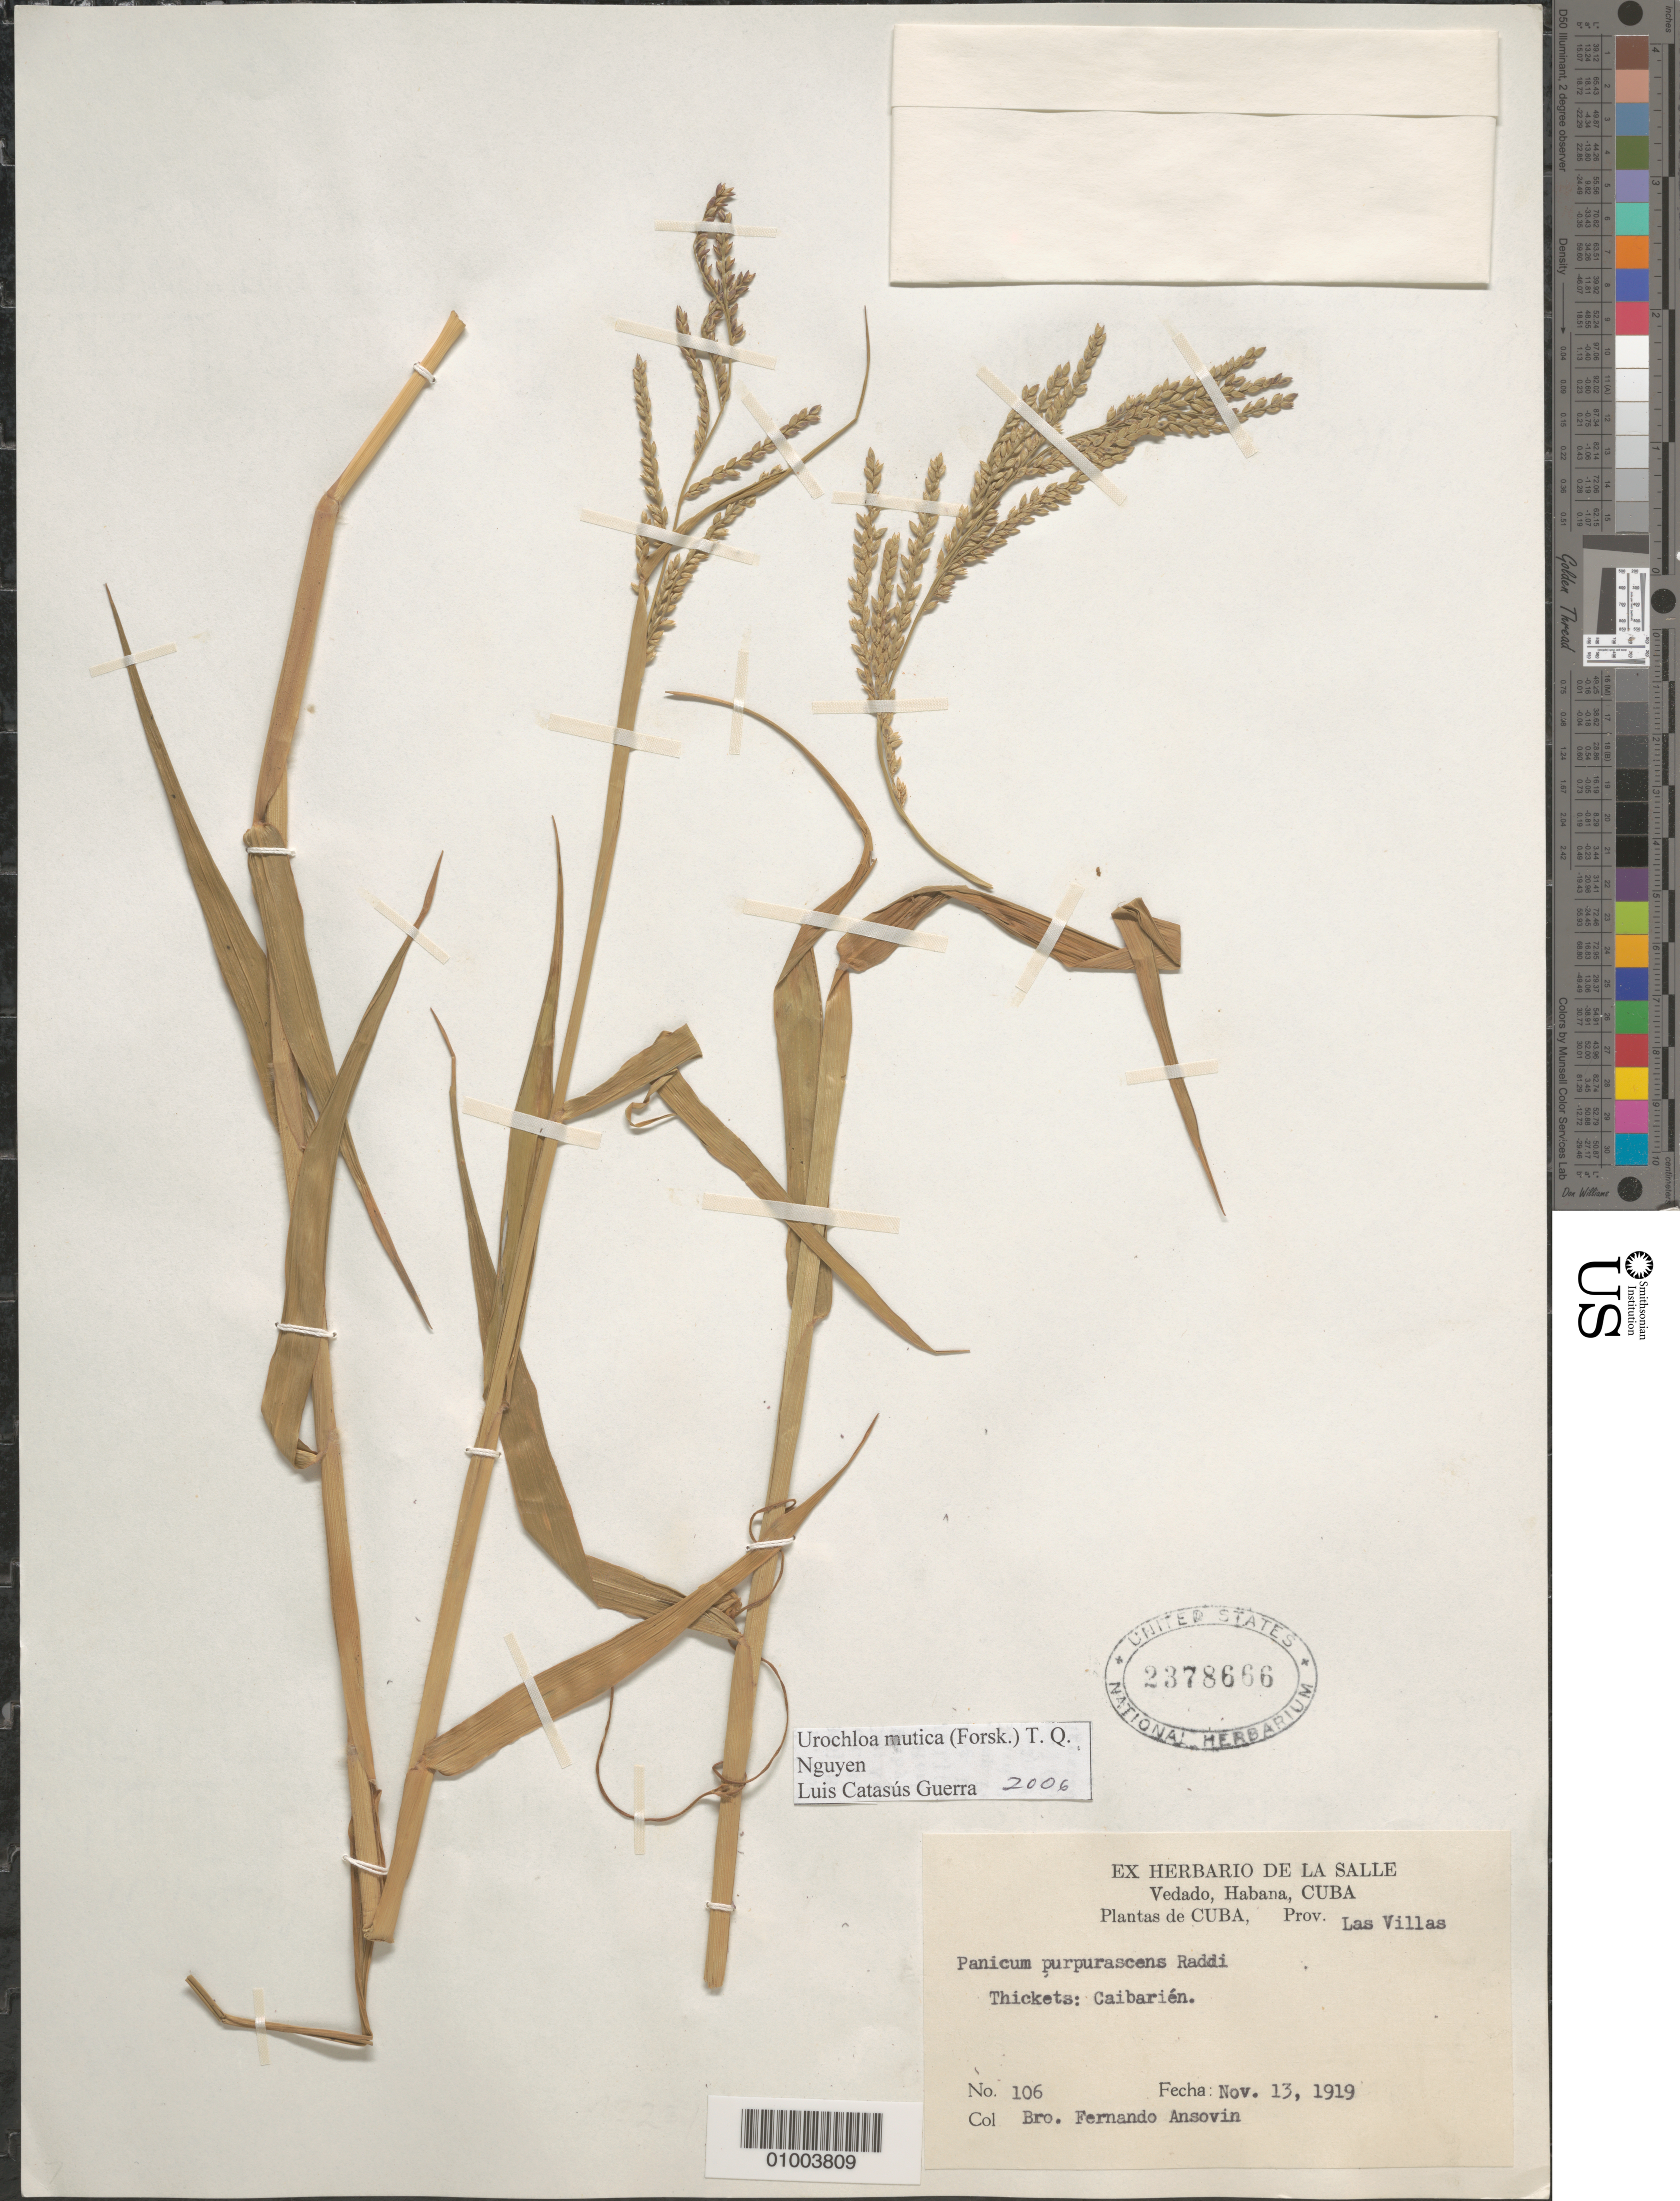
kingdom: Plantae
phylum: Tracheophyta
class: Liliopsida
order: Poales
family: Poaceae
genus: Urochloa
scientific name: Urochloa mutica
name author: (Forssk.) T.Q. Nguyen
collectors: B. Ansovin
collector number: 106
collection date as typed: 13 Nov 1919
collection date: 1919-11-13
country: Cuba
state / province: Las Villas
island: Cuba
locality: Thickets: Caibarien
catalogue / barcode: US 2378666